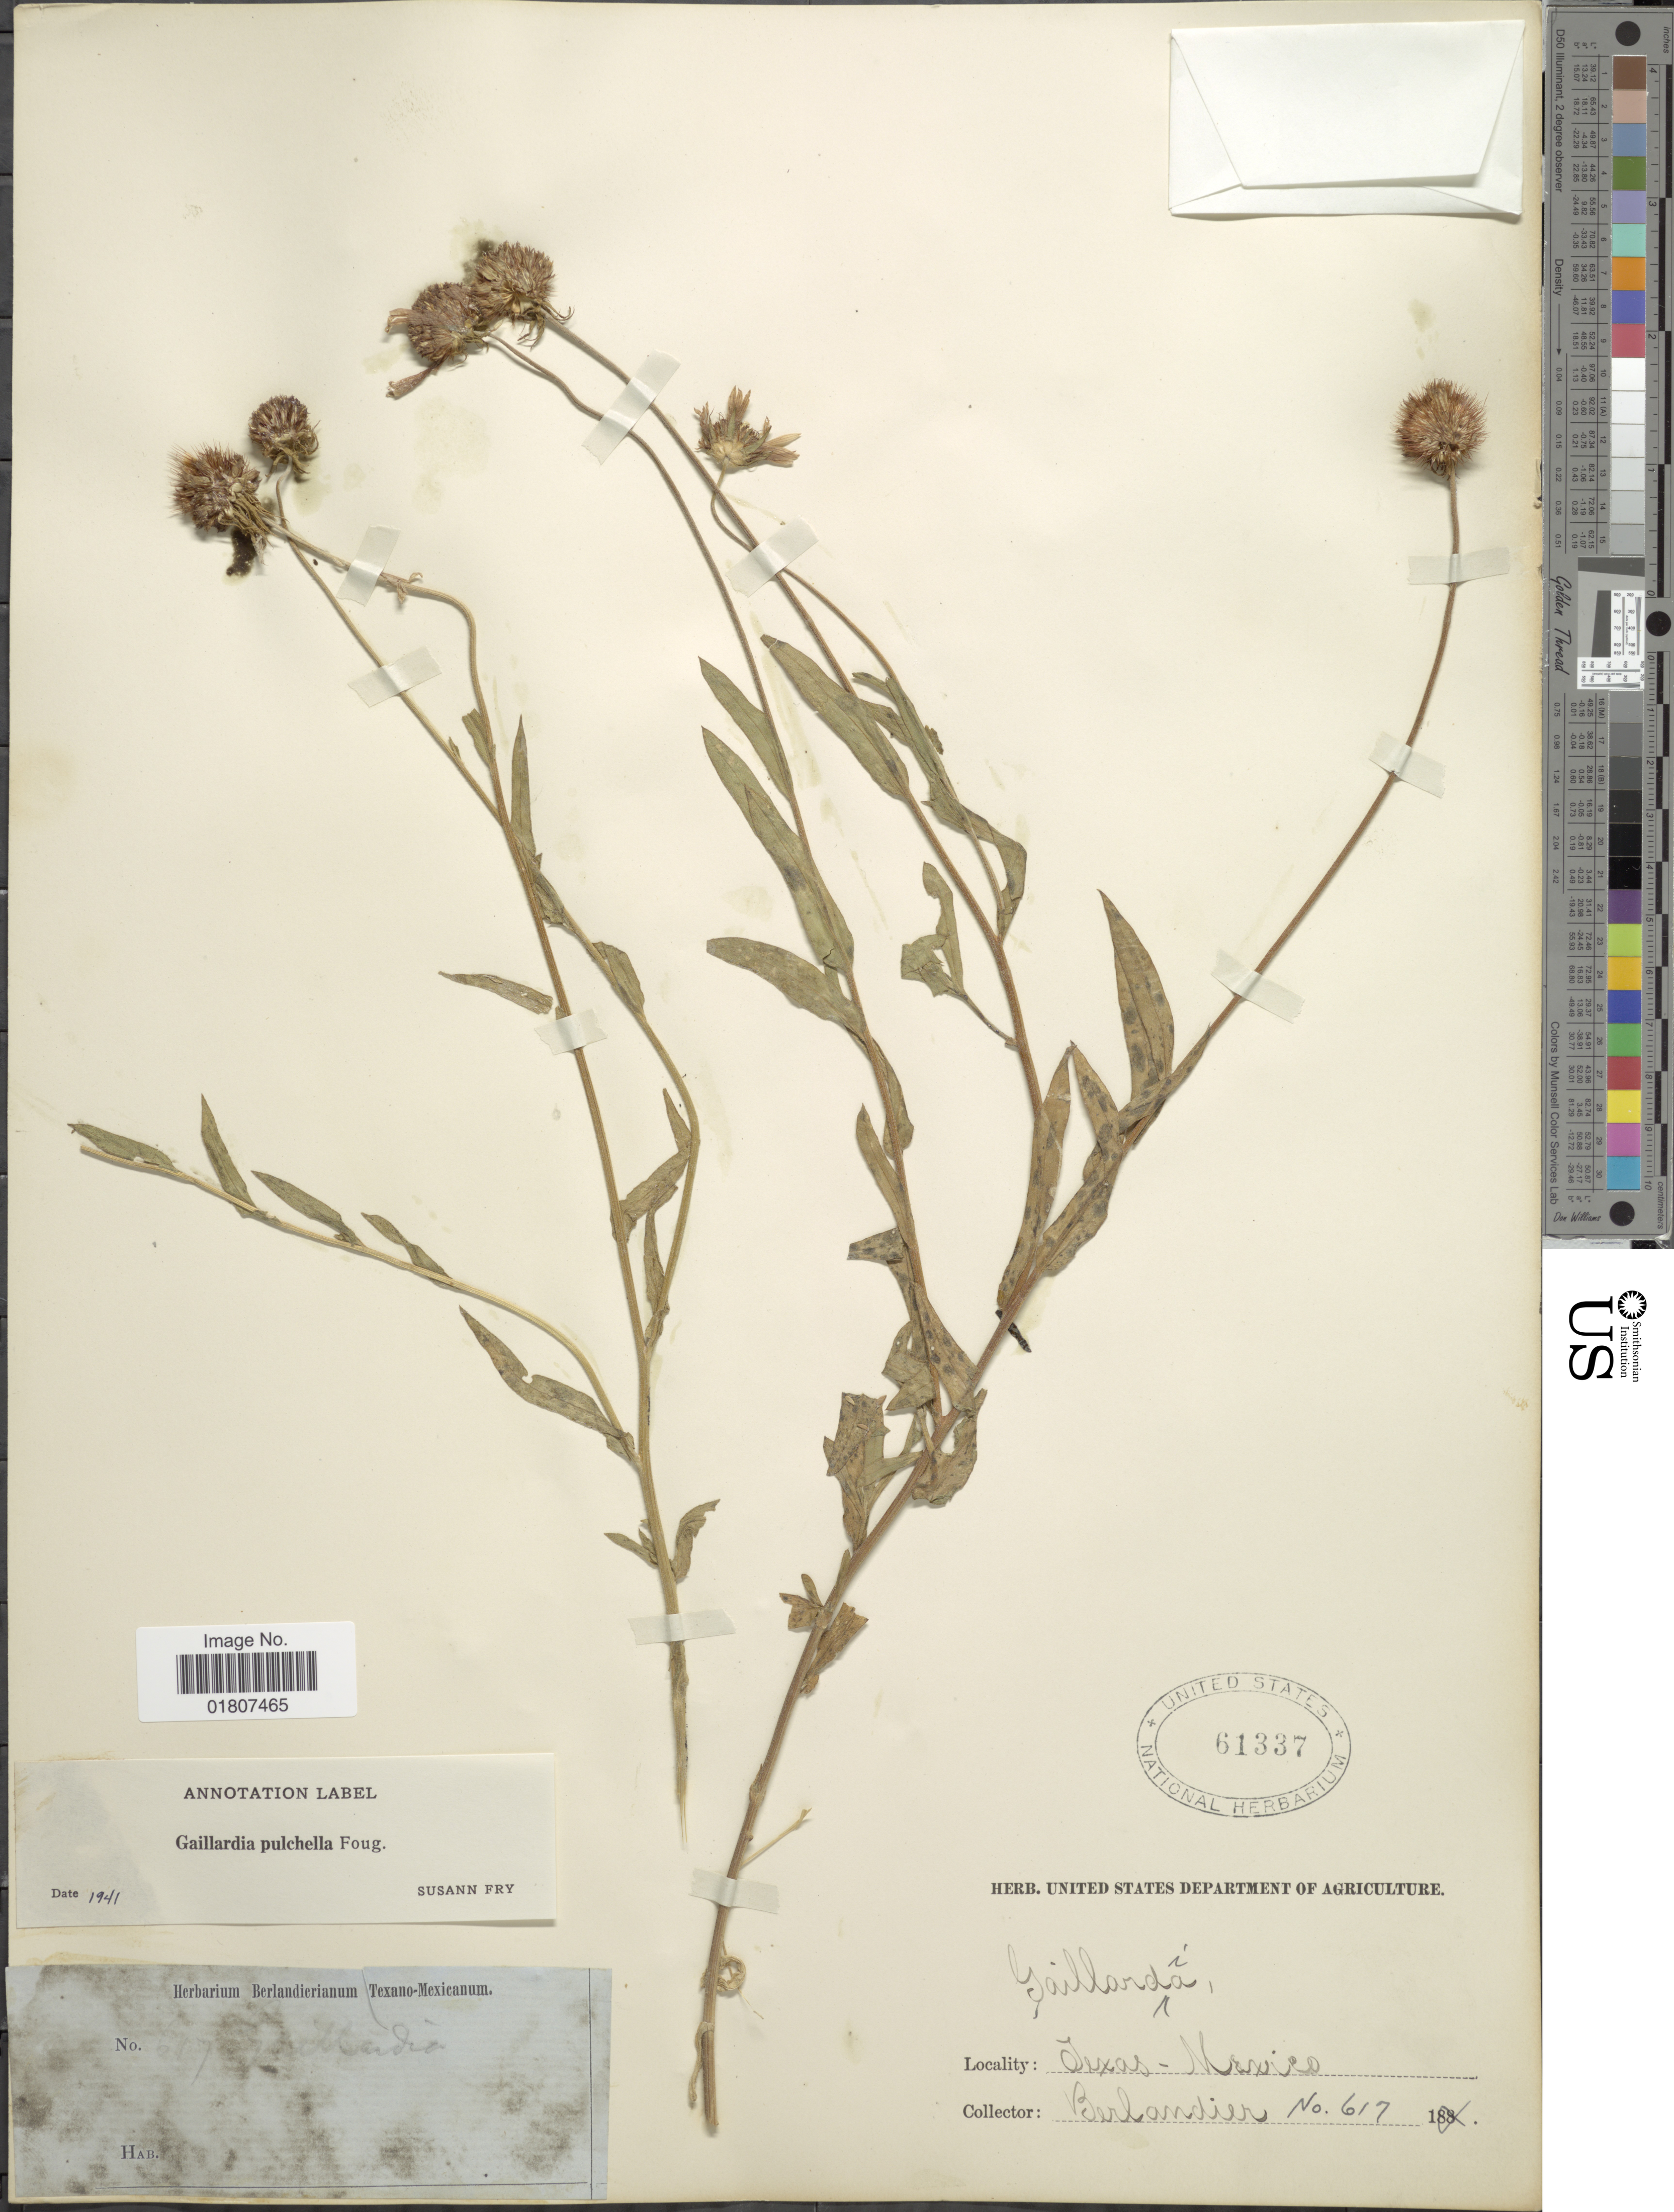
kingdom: Plantae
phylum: Tracheophyta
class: Magnoliopsida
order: Asterales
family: Asteraceae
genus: Gaillardia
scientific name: Gaillardia pulchella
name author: Foug.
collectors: J. L. Berlandier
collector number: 617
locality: Texas-Mexico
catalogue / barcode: US 61337